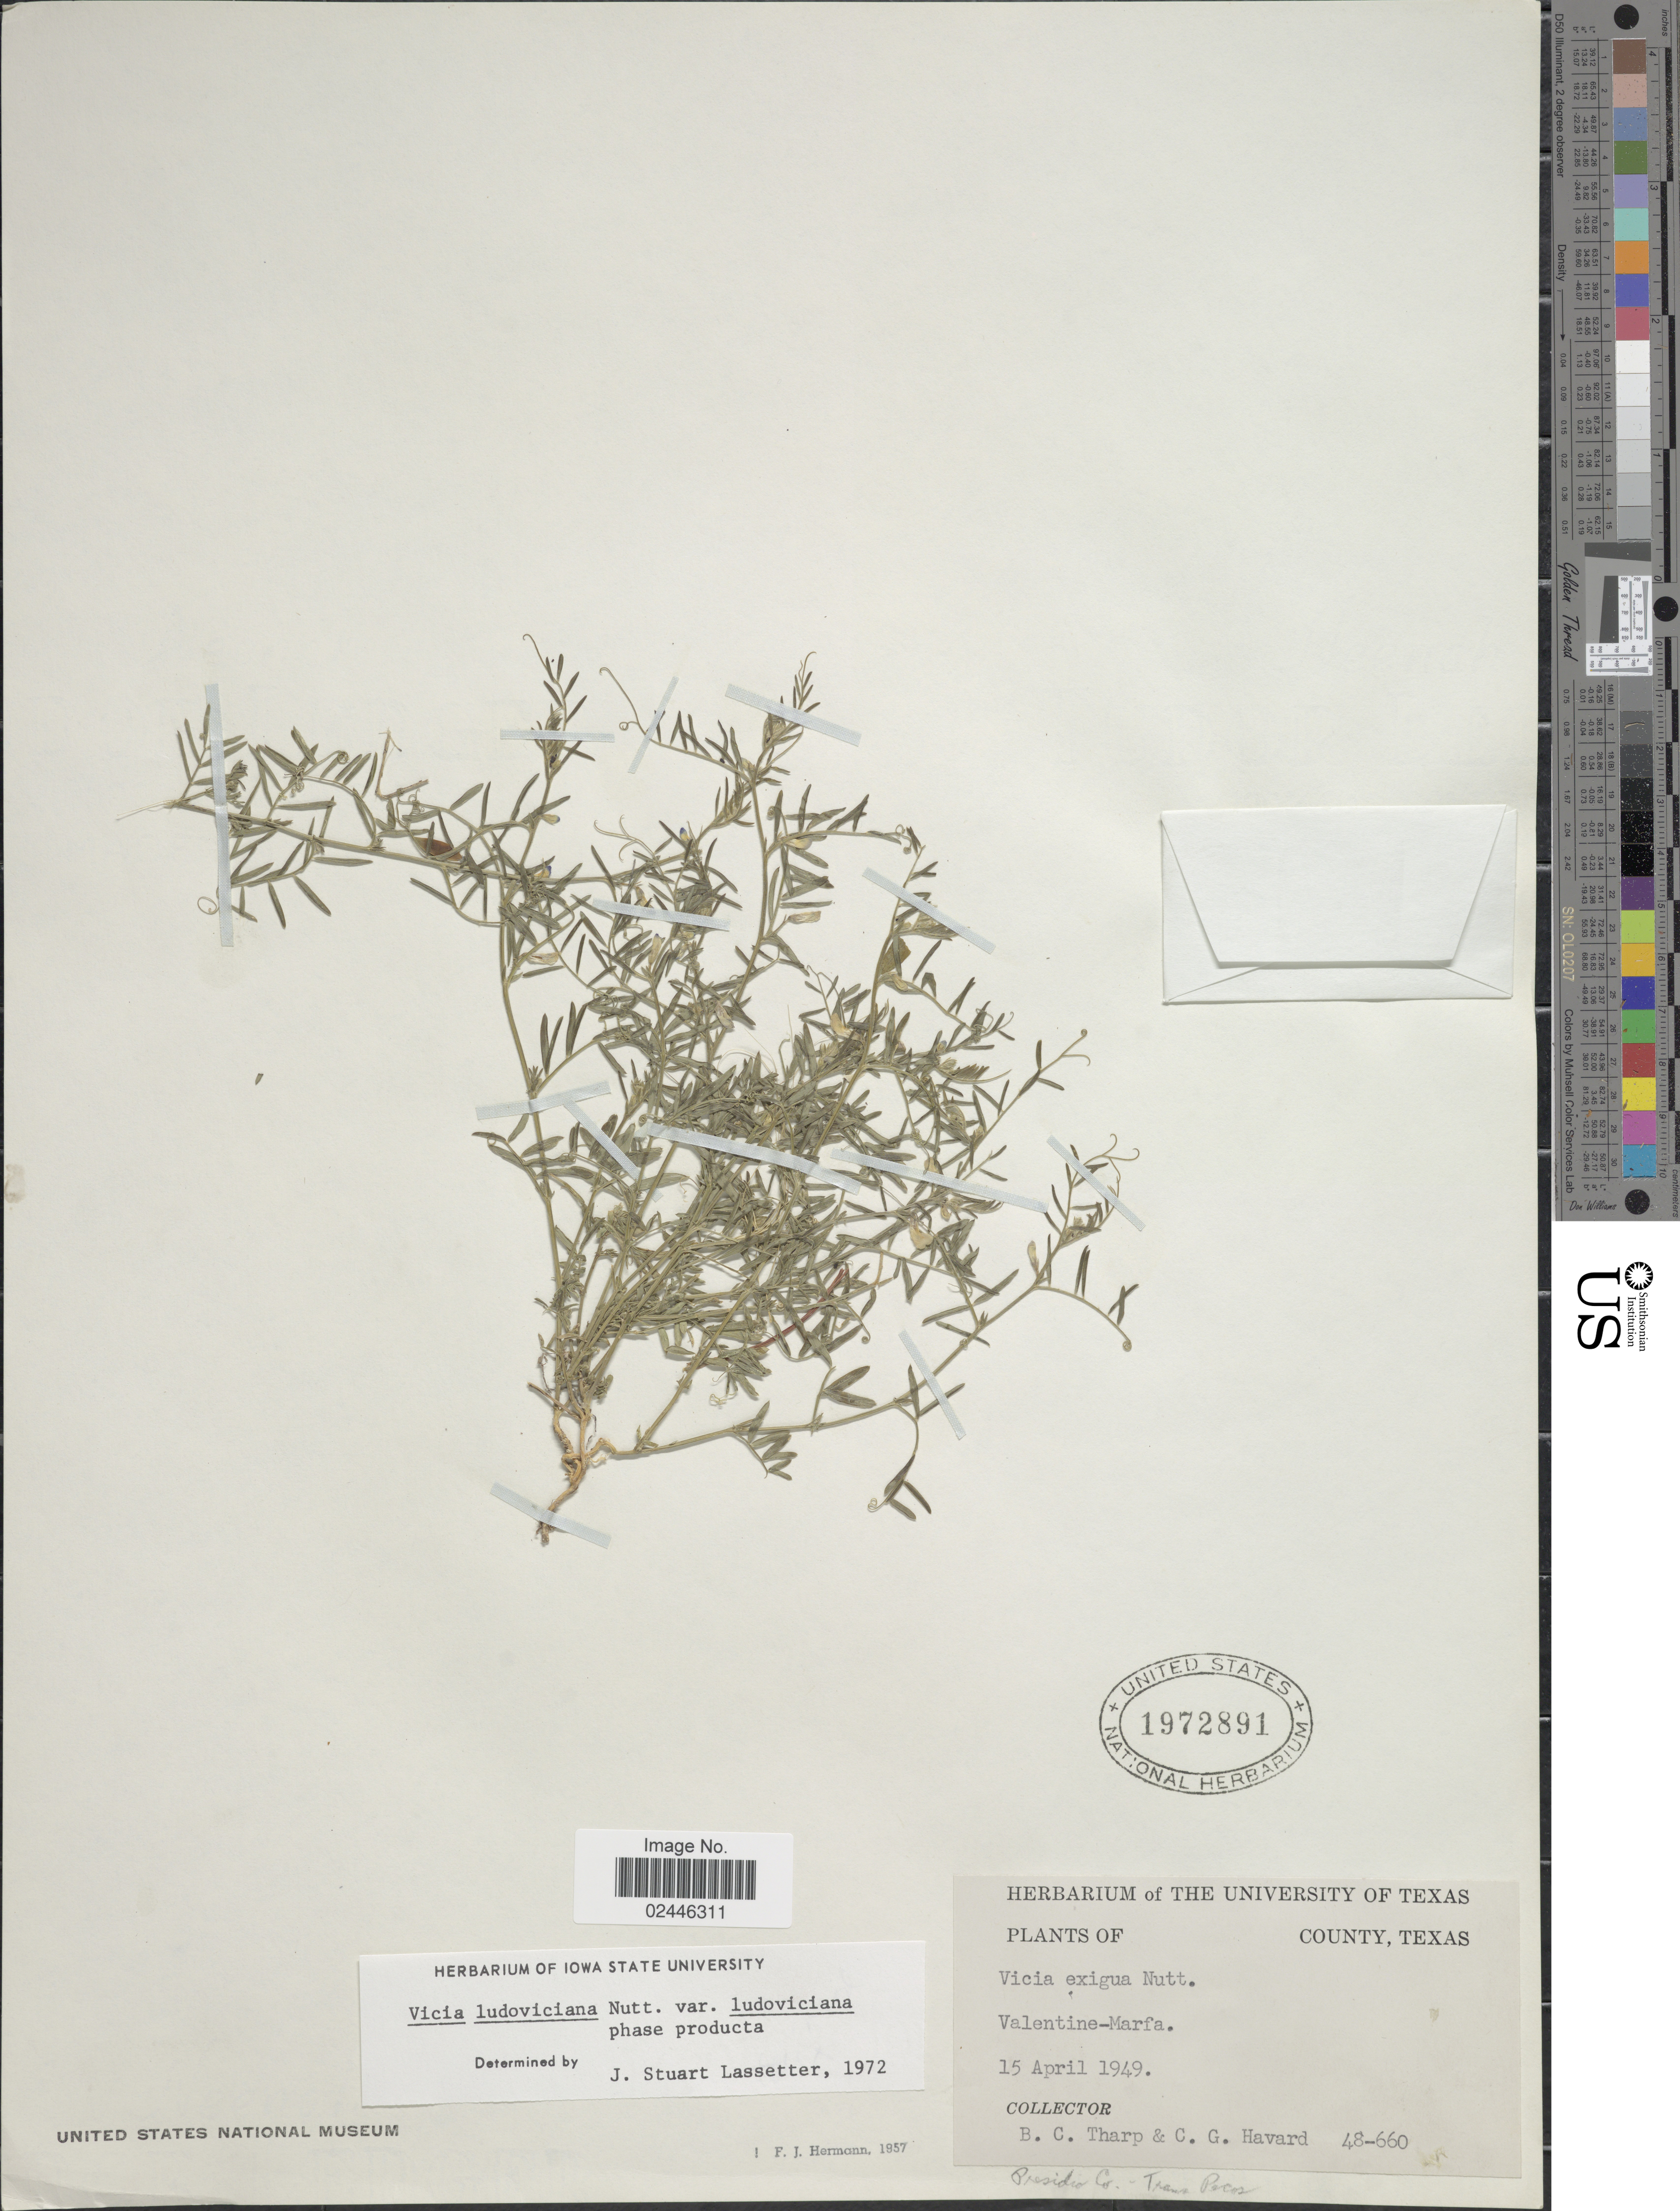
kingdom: Plantae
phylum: Tracheophyta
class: Magnoliopsida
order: Fabales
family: Fabaceae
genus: Vicia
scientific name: Vicia ludoviciana var. ludoviciana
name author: Nutt. ex Torr. & A. Gray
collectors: B. C. Tharp & C. G. Havard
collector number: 48-660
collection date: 1949-04-15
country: United States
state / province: Texas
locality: Valentine-Marfa, Presidio Co., Trans Pecos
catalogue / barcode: US 1972891